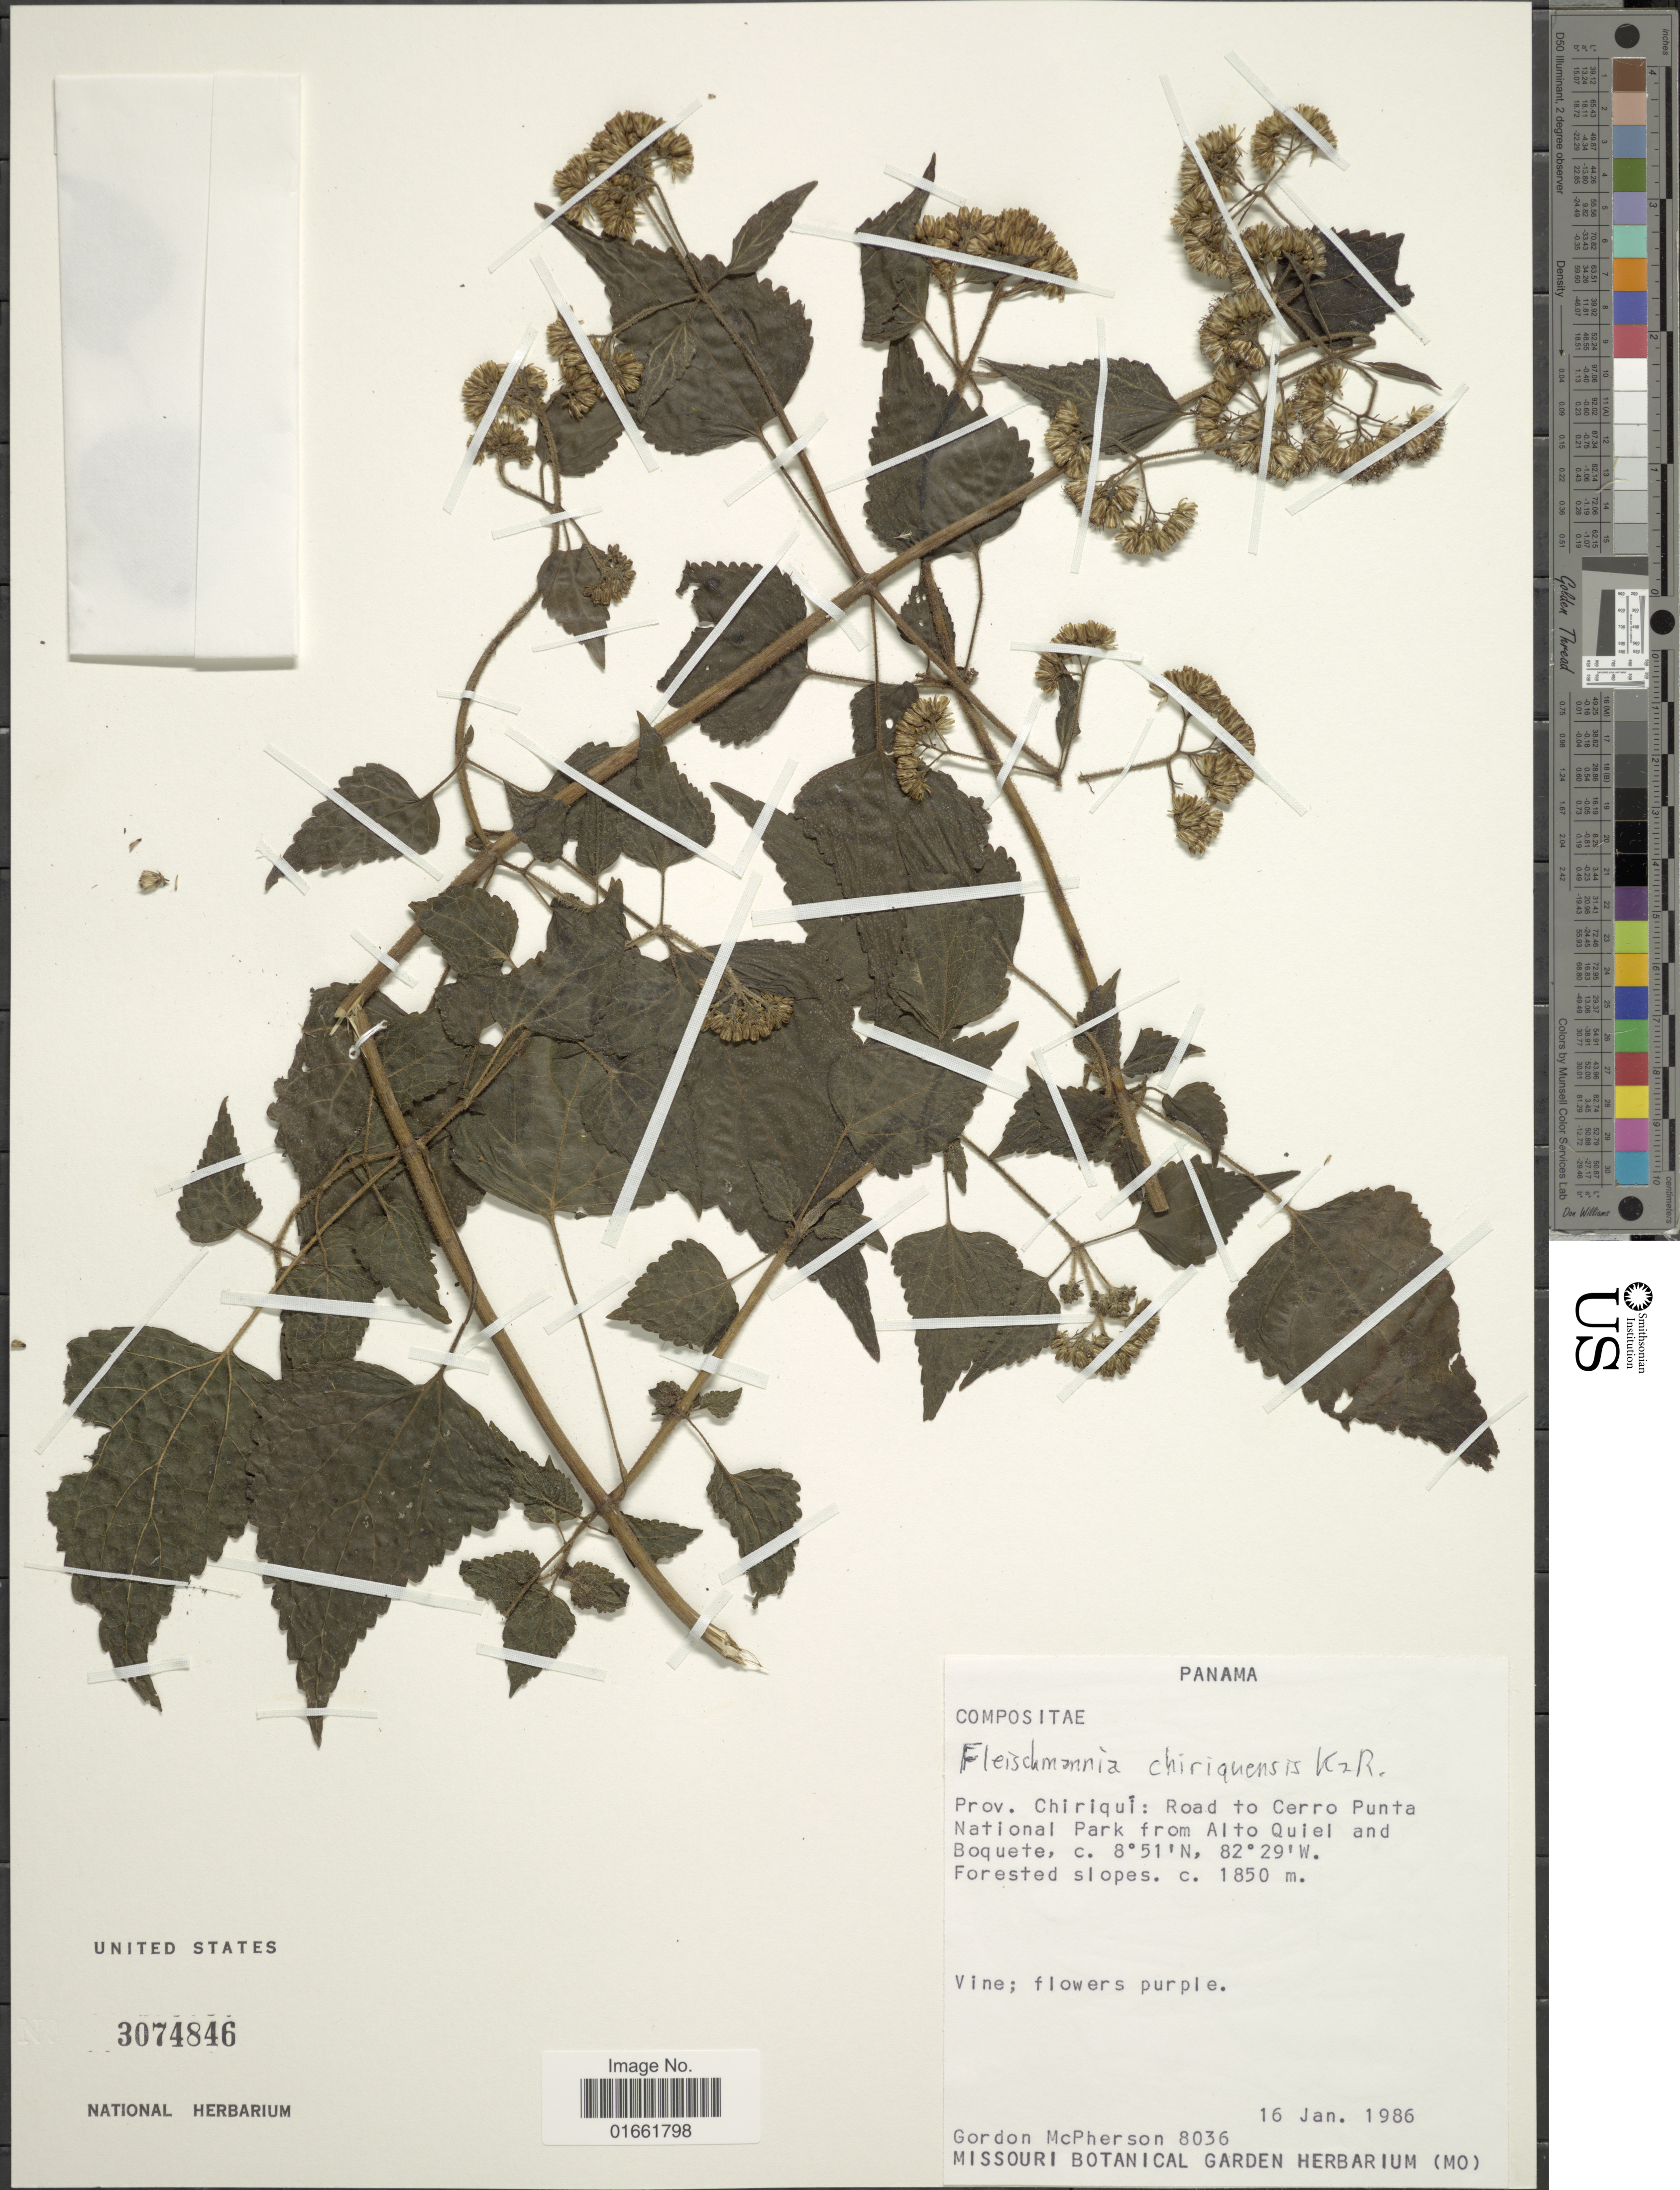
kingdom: Plantae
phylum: Tracheophyta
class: Magnoliopsida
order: Asterales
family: Asteraceae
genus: Fleischmannia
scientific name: Fleischmannia pratensis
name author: (Klatt) R.M. King & H. Rob.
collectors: G. D. McPherson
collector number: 8036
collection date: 1986-01-16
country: Panama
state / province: Chiriqui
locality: Prov. Chiriqui: Road to Cerro Punta National Park from Alto Quiel and Boquete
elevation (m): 1850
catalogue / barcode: US 3074846